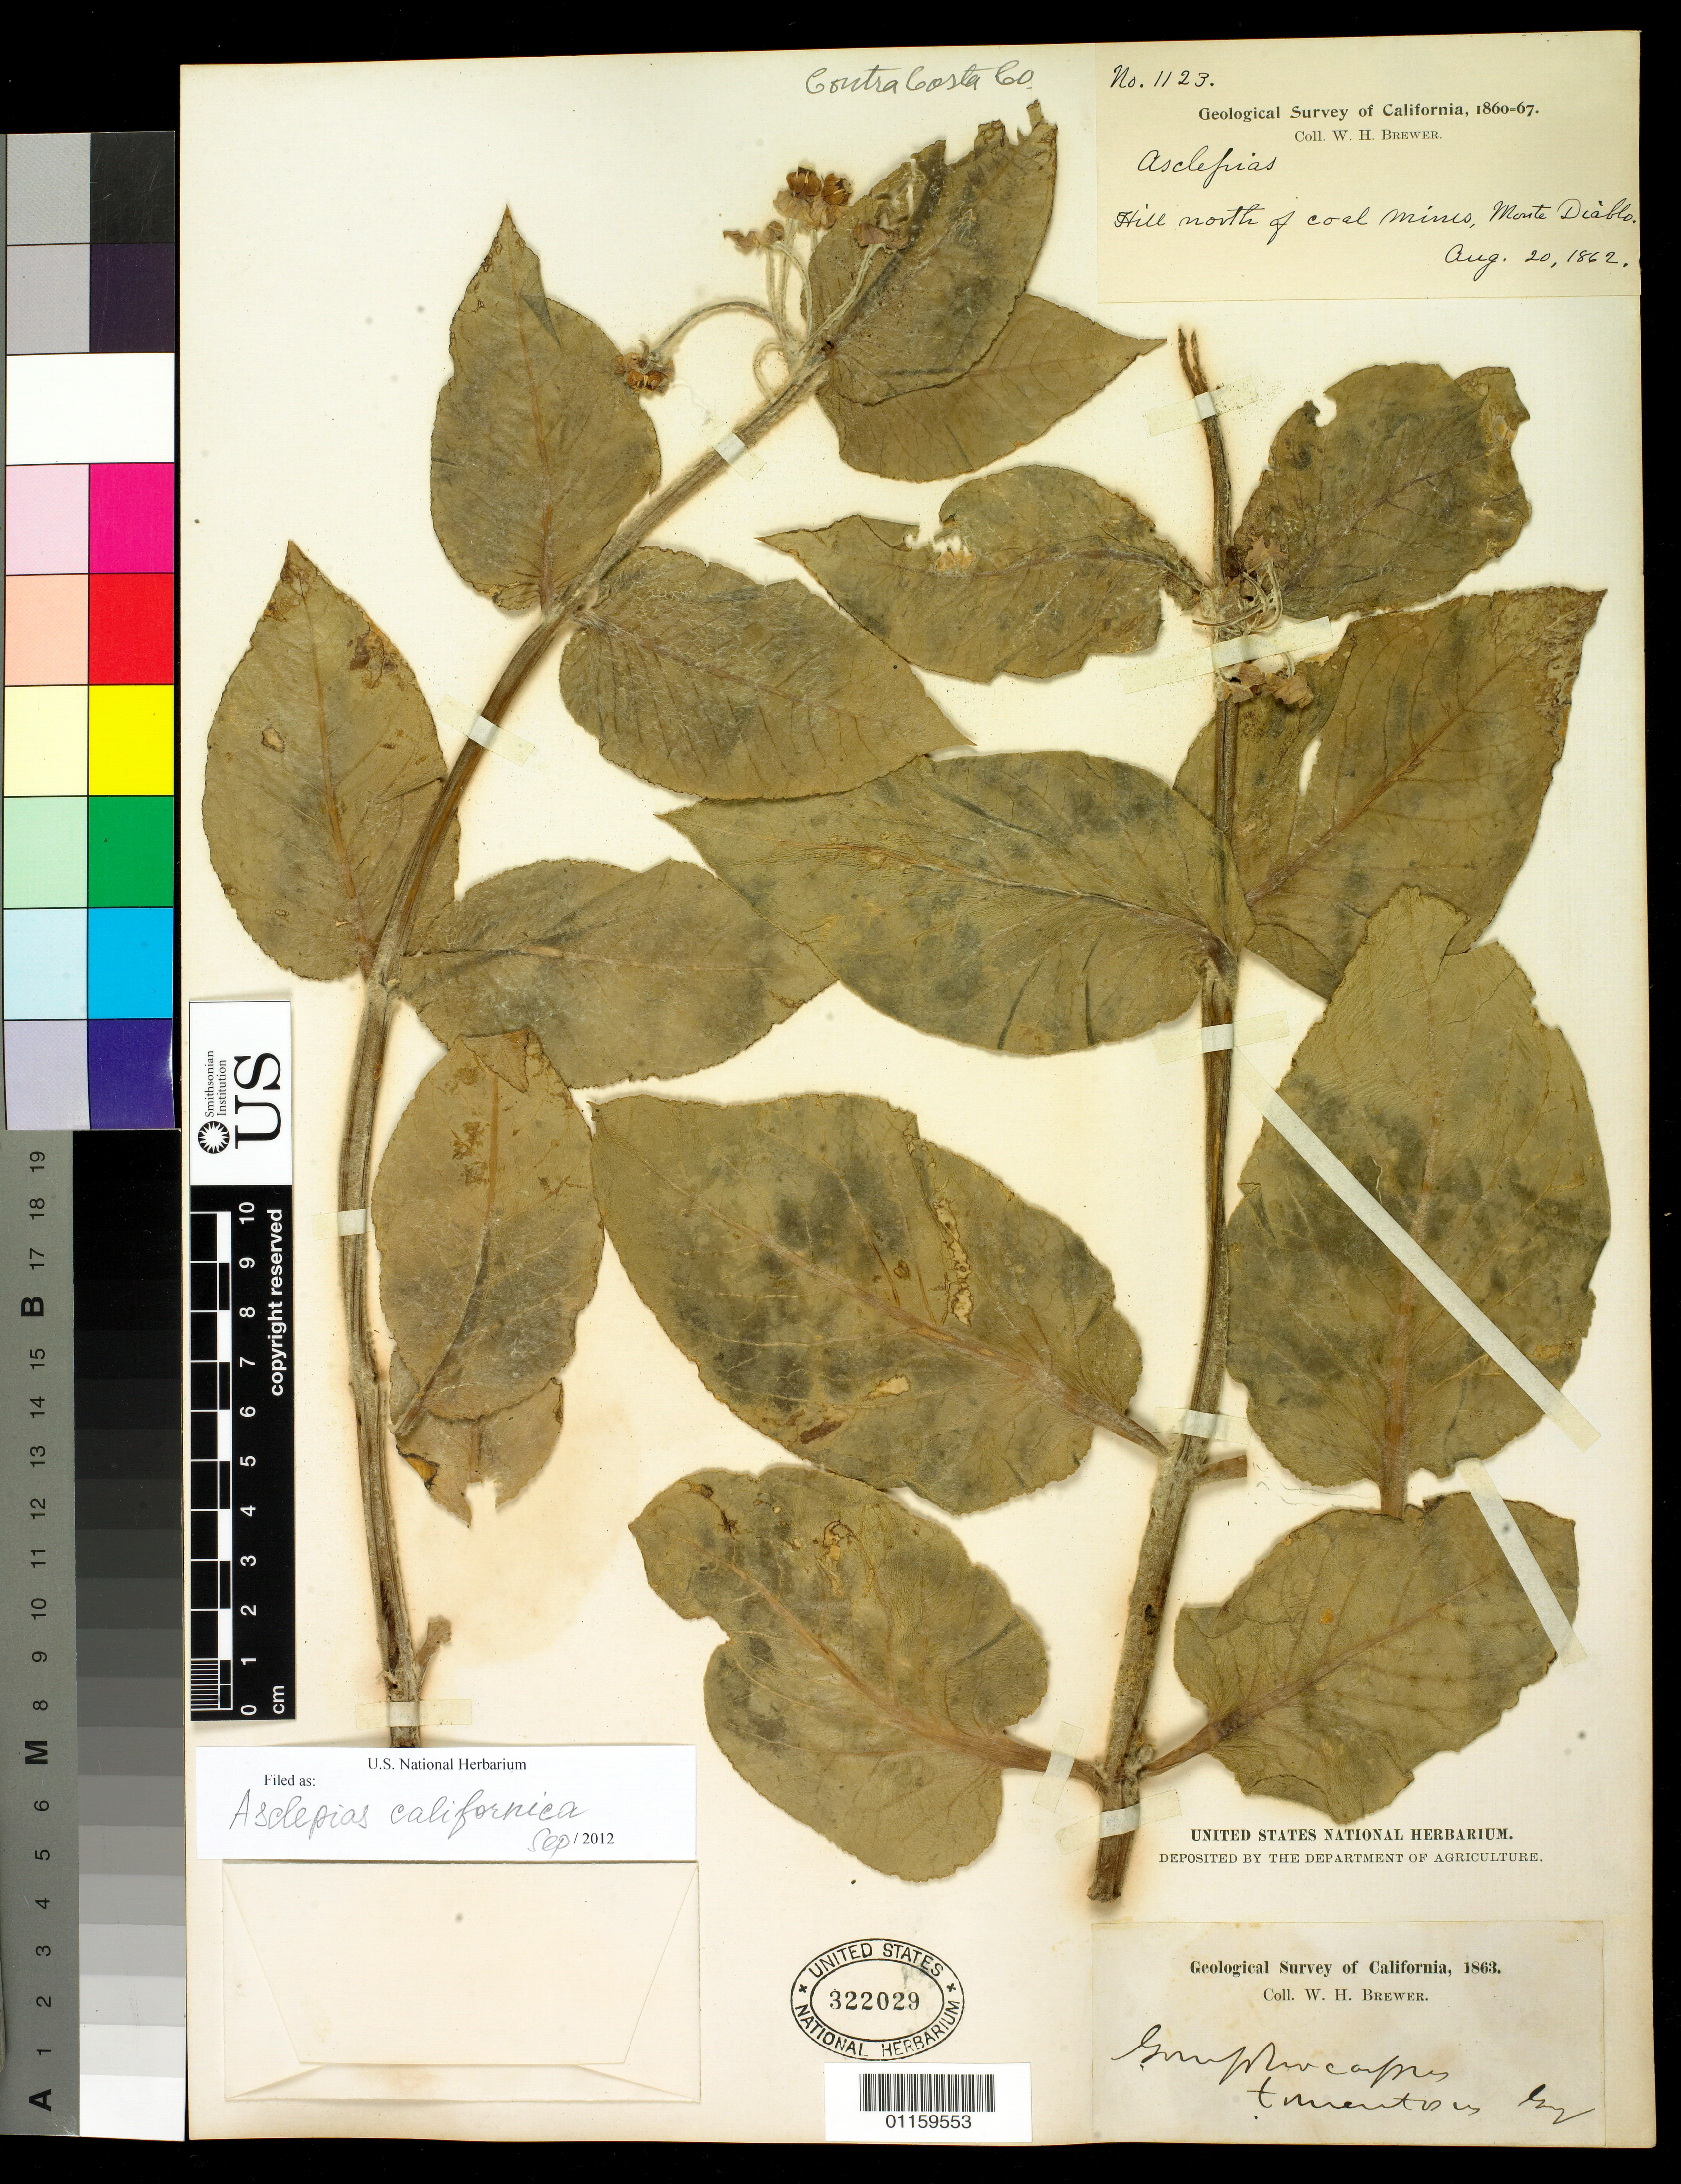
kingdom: Plantae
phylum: Tracheophyta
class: Magnoliopsida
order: Gentianales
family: Apocynaceae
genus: Asclepias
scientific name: Asclepias californica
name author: Greene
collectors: W. H. Brewer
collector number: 1123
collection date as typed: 1863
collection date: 1863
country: United States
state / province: California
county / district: Contra Costa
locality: Monte Diablo, hills north of mines.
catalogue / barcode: US 322029